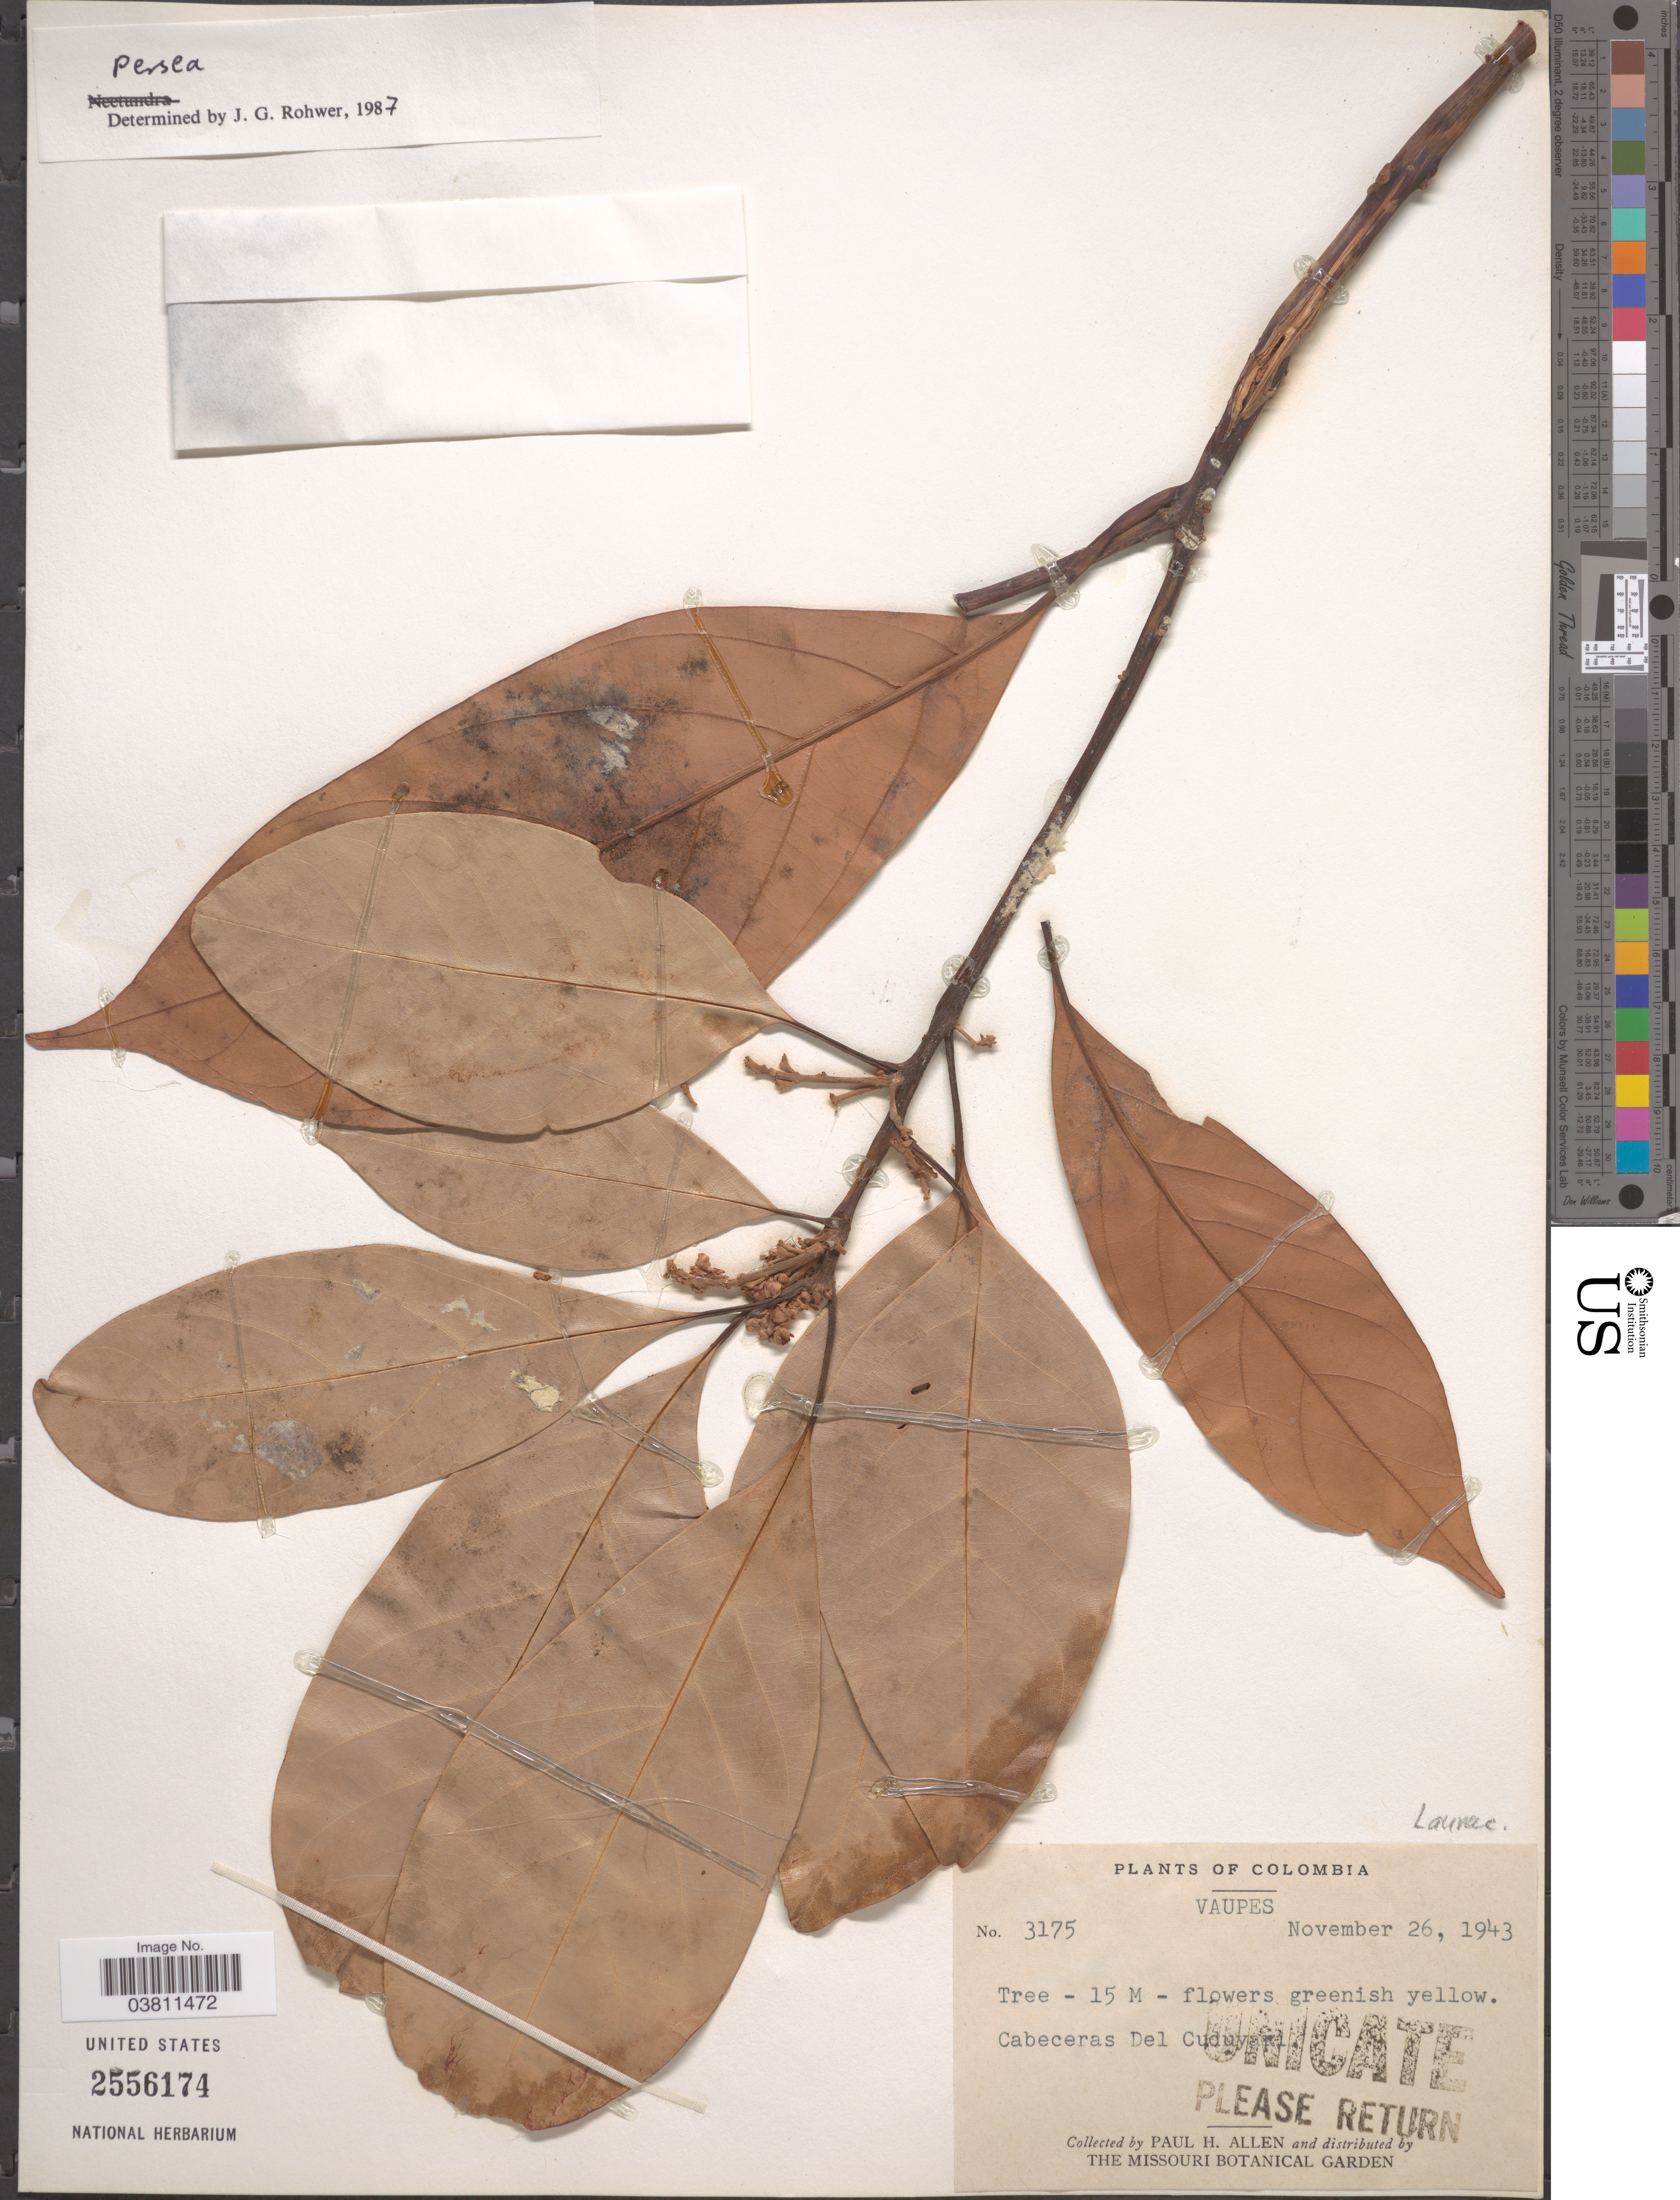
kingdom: Plantae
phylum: Tracheophyta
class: Magnoliopsida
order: Laurales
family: Lauraceae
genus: Persea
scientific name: Persea sp.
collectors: P. H. Allen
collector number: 3175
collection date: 1943-11-26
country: Colombia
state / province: Vaupés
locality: Cabeceras Del Cuduyard.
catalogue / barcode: US 2556174